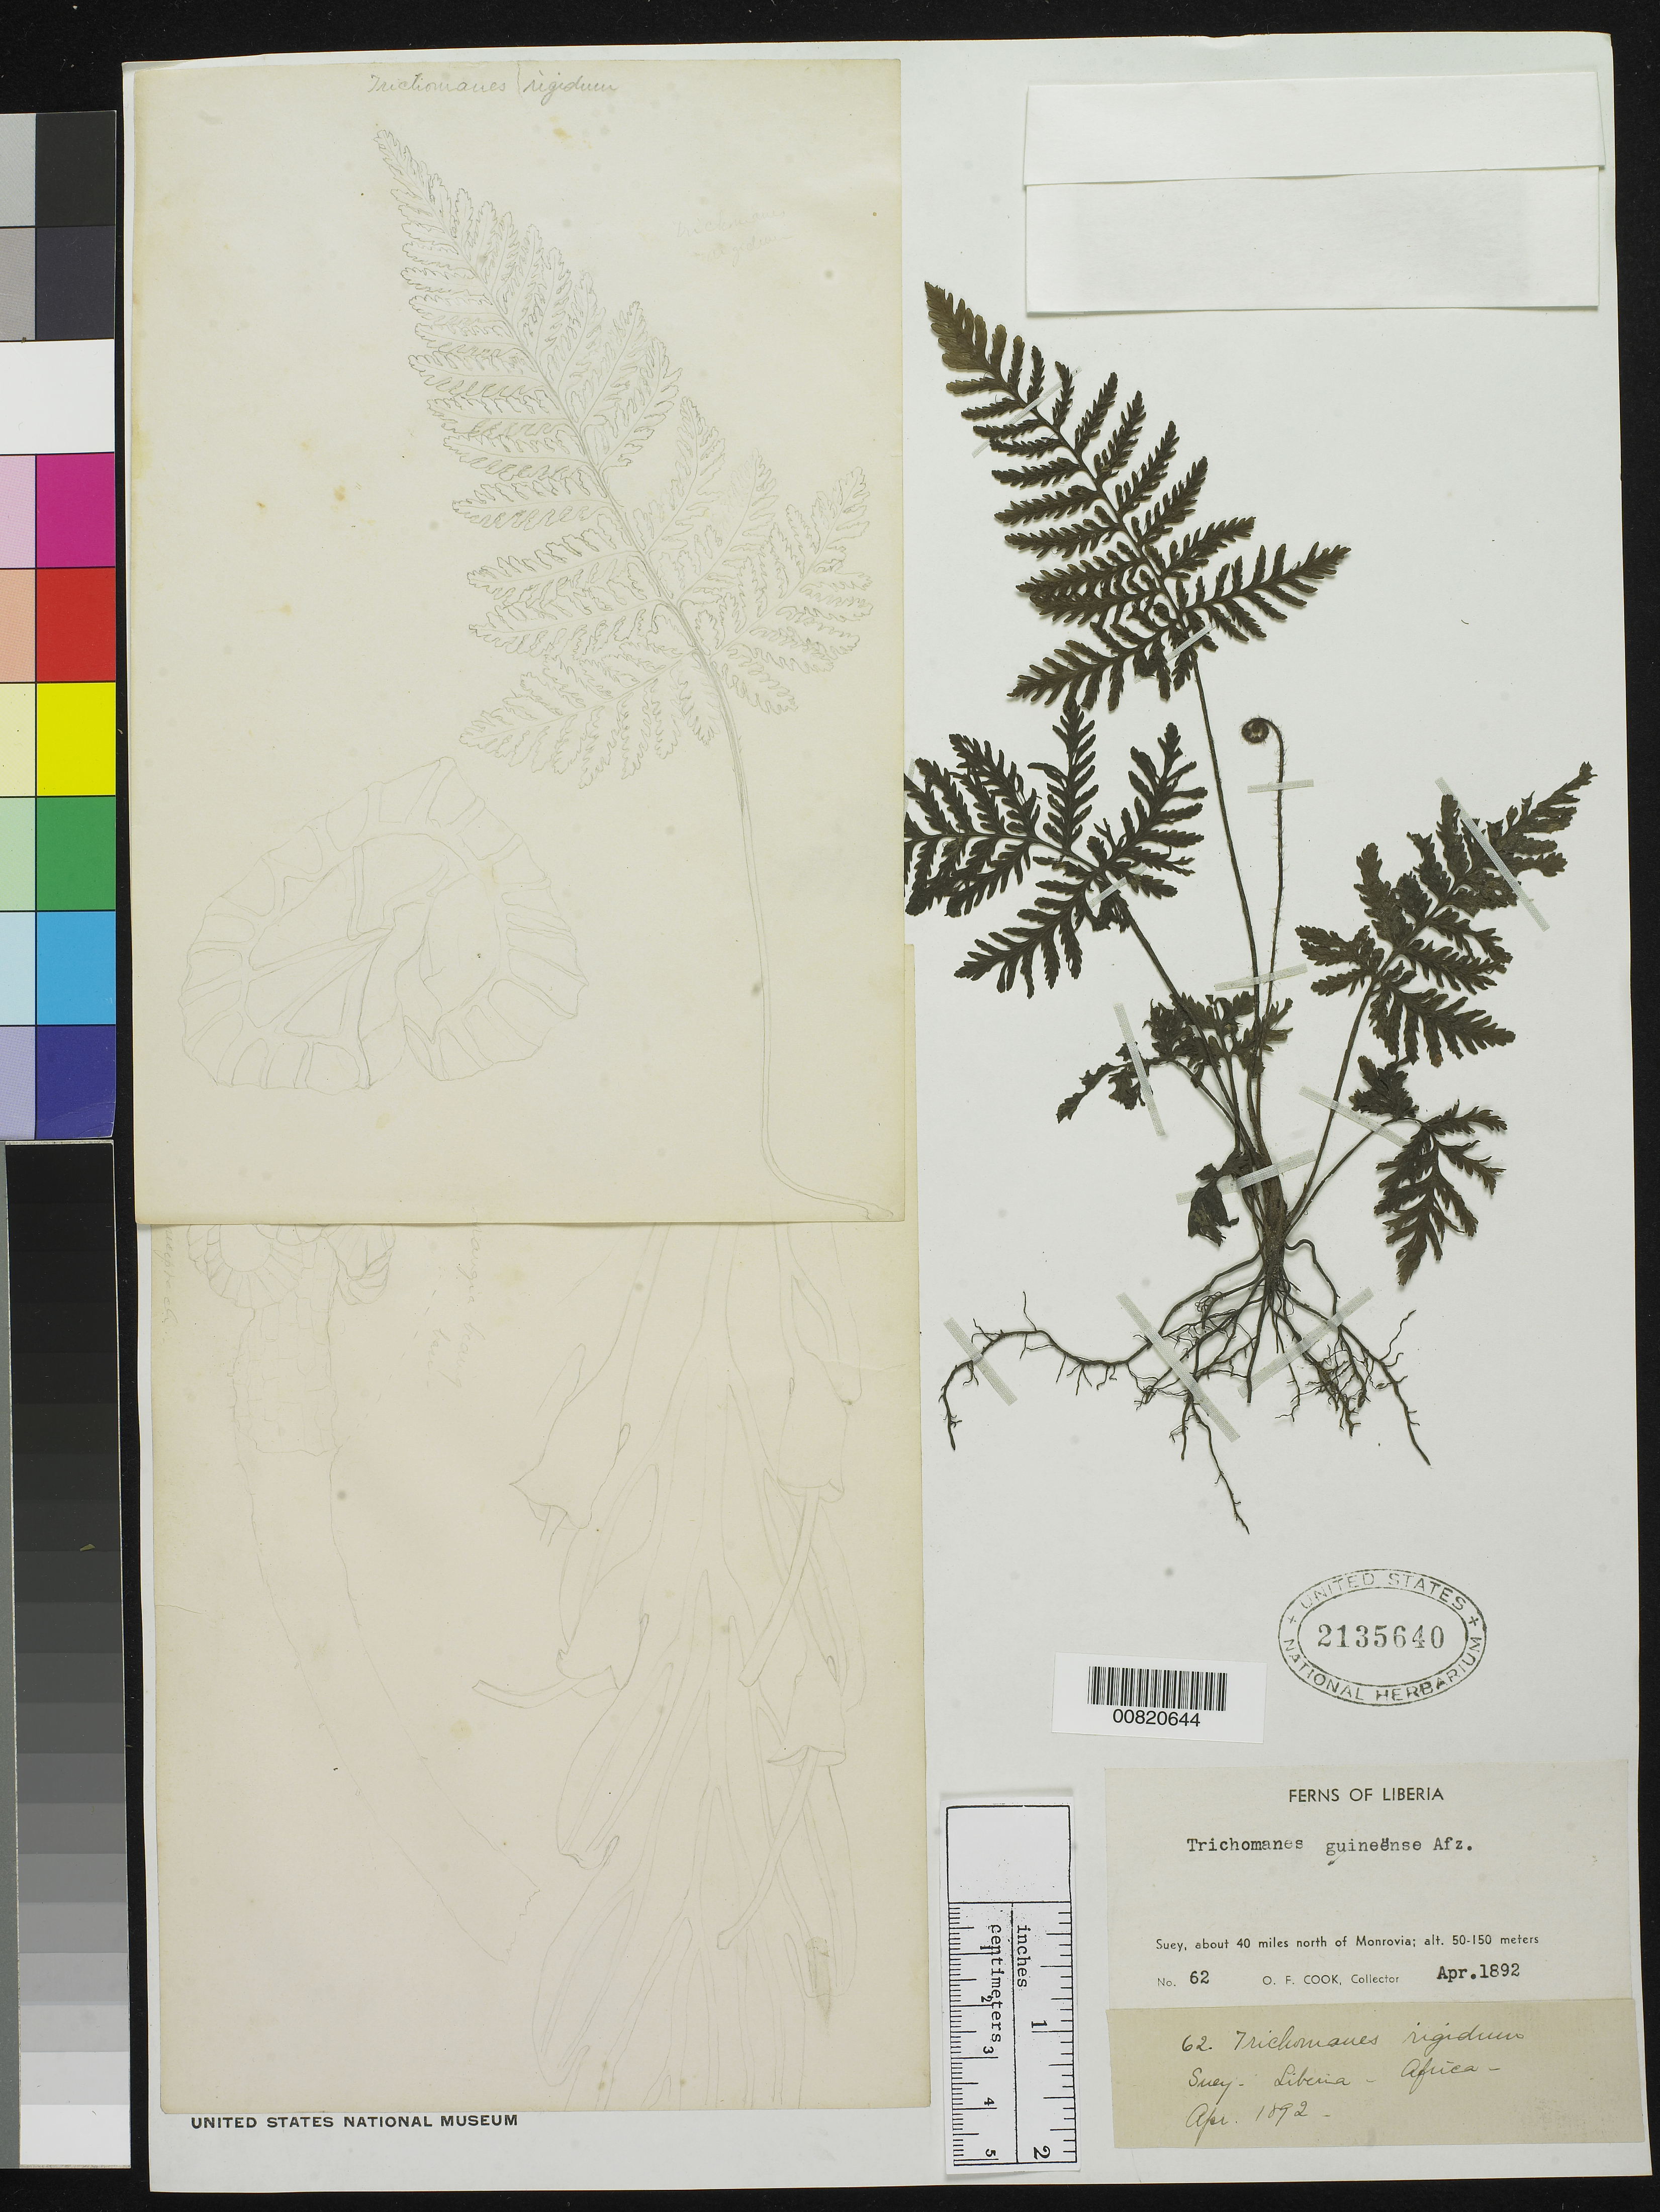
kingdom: Plantae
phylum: Tracheophyta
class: Polypodiopsida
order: Hymenophyllales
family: Hymenophyllaceae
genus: Abrodictyum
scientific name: Abrodictyum guineense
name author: (Afzel. ex Sw.) J.P. Roux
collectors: O. F. Cook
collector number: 62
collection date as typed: Apr 1892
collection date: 1892-04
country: Liberia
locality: Suey, about 40 miles north of Monrovia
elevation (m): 50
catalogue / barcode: US 2135640